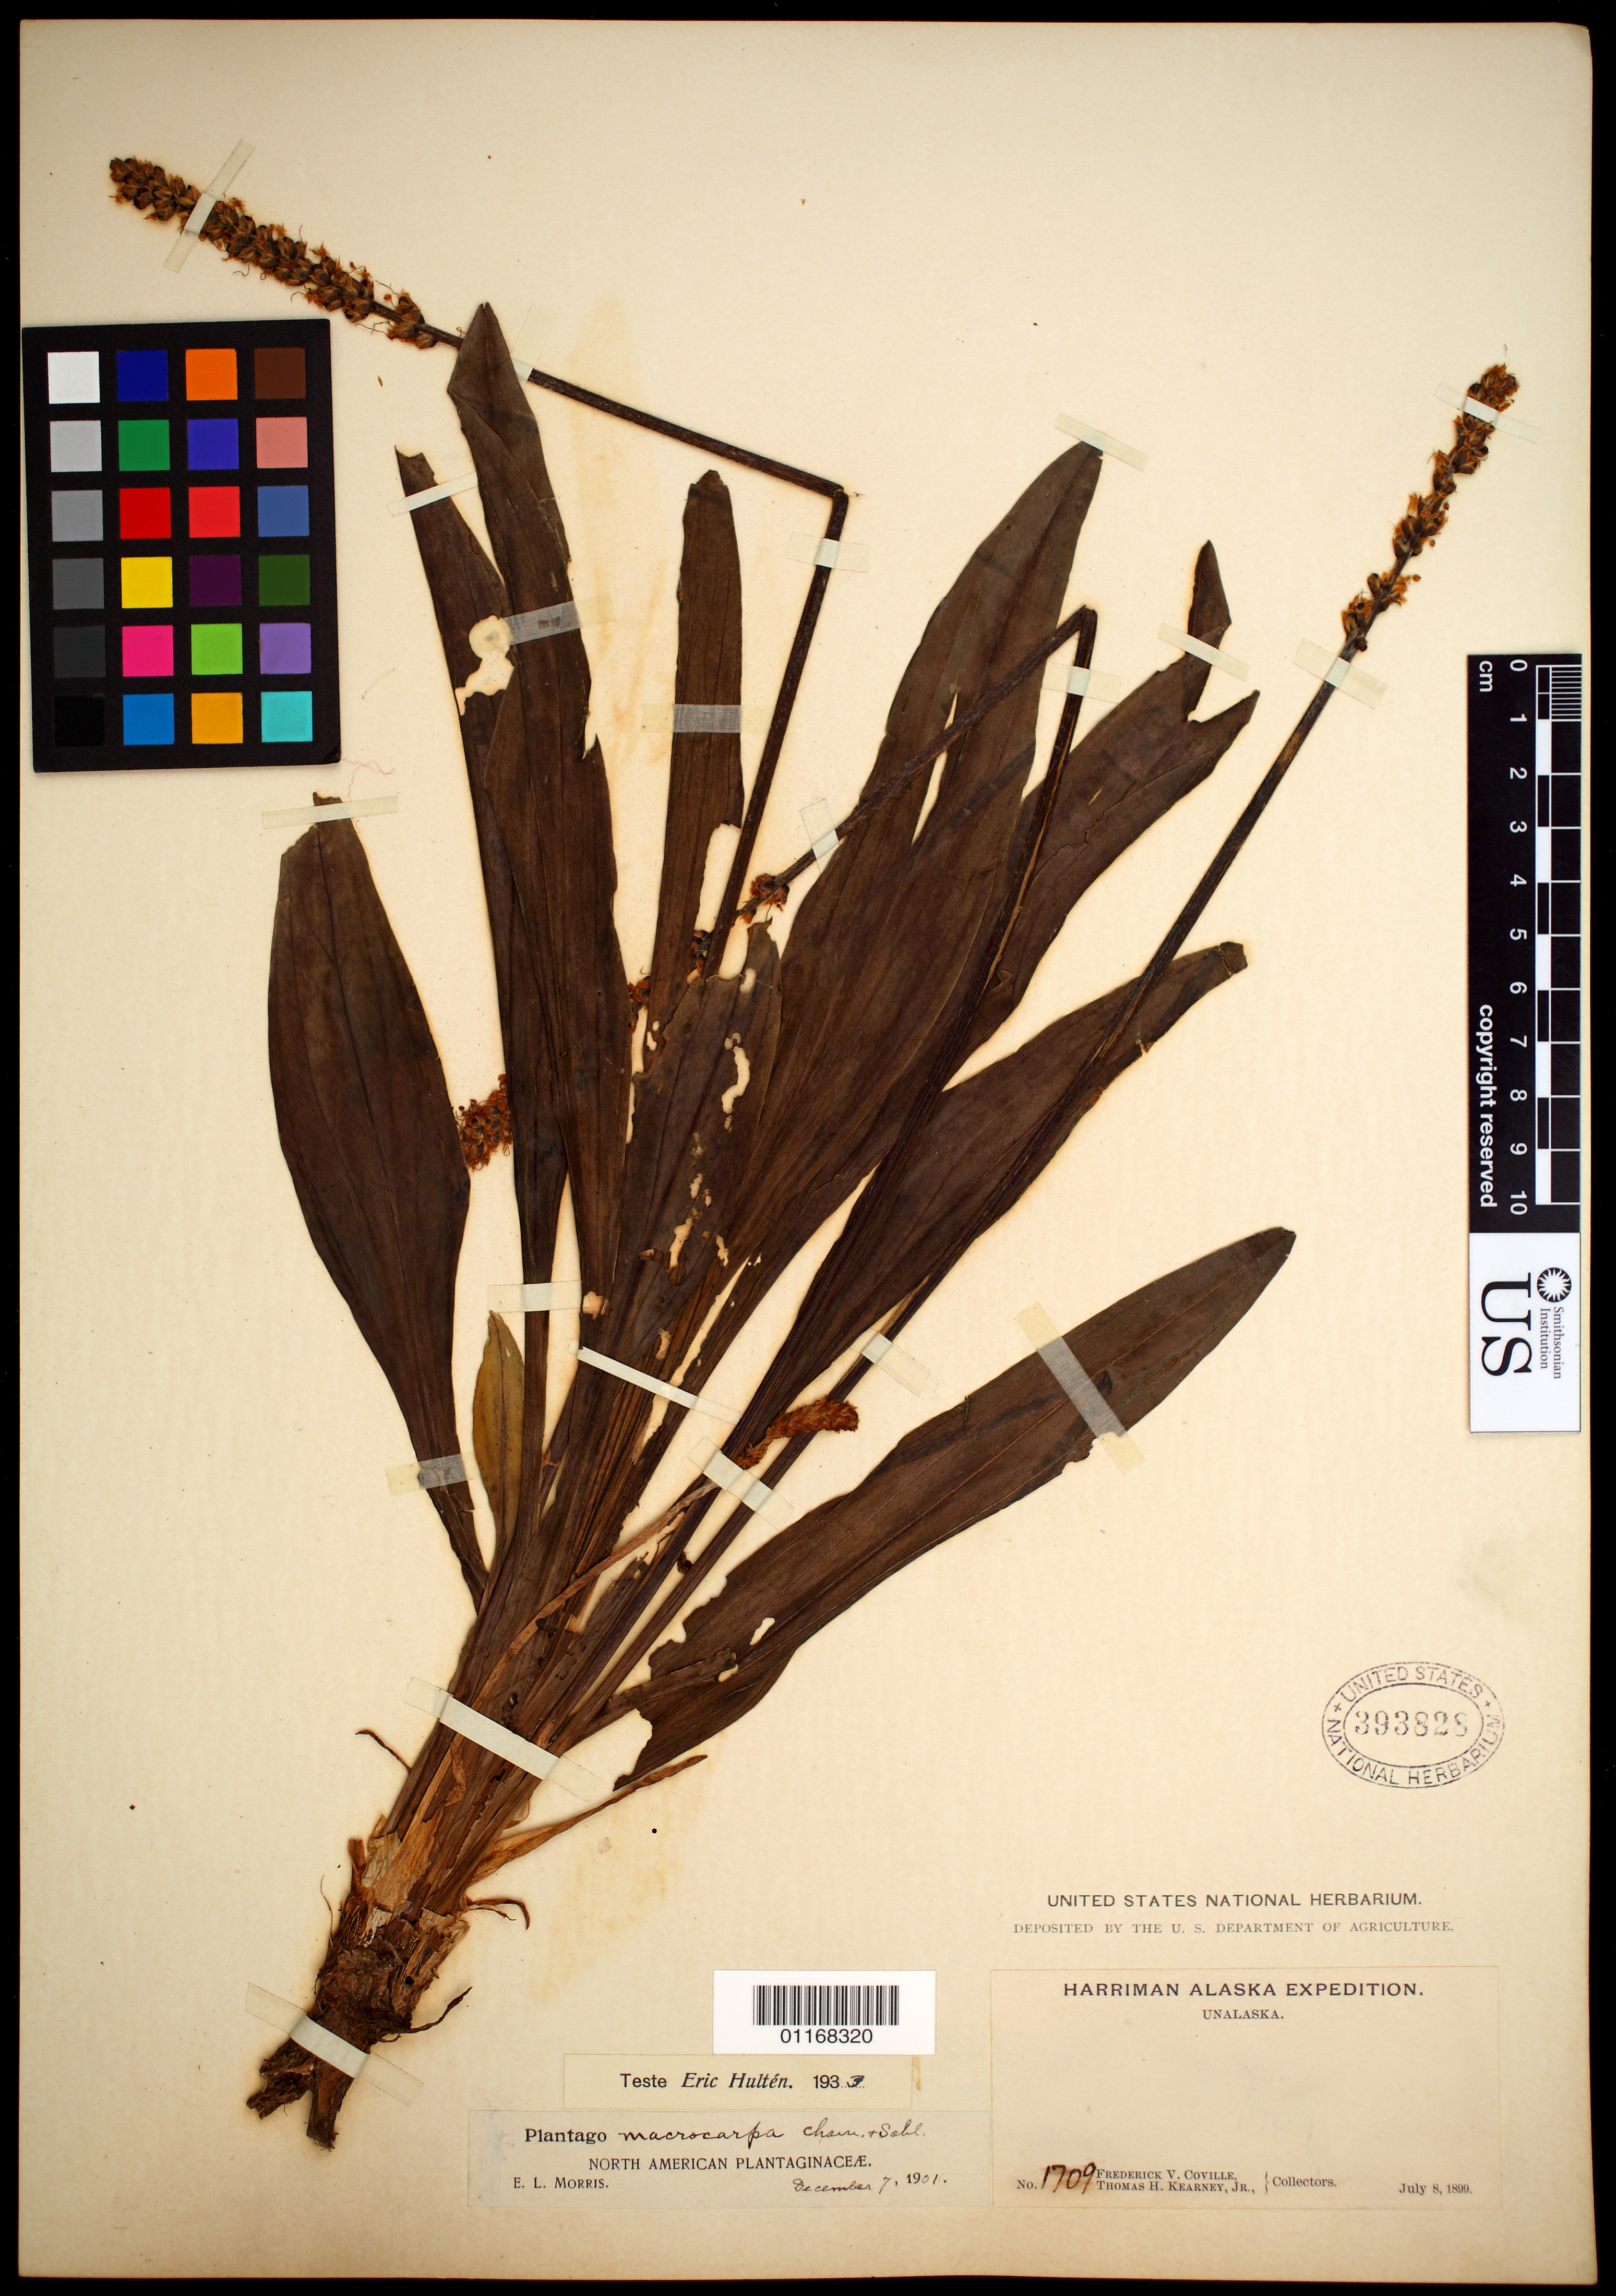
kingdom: Plantae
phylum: Tracheophyta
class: Magnoliopsida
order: Lamiales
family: Plantaginaceae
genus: Plantago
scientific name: Plantago macrocarpa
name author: Cham. & Schltdl.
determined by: Morris, E. L.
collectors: F. V. Coville & T. H. Kearney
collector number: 1709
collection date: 1899-07-08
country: United States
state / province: Alaska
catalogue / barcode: US 393828